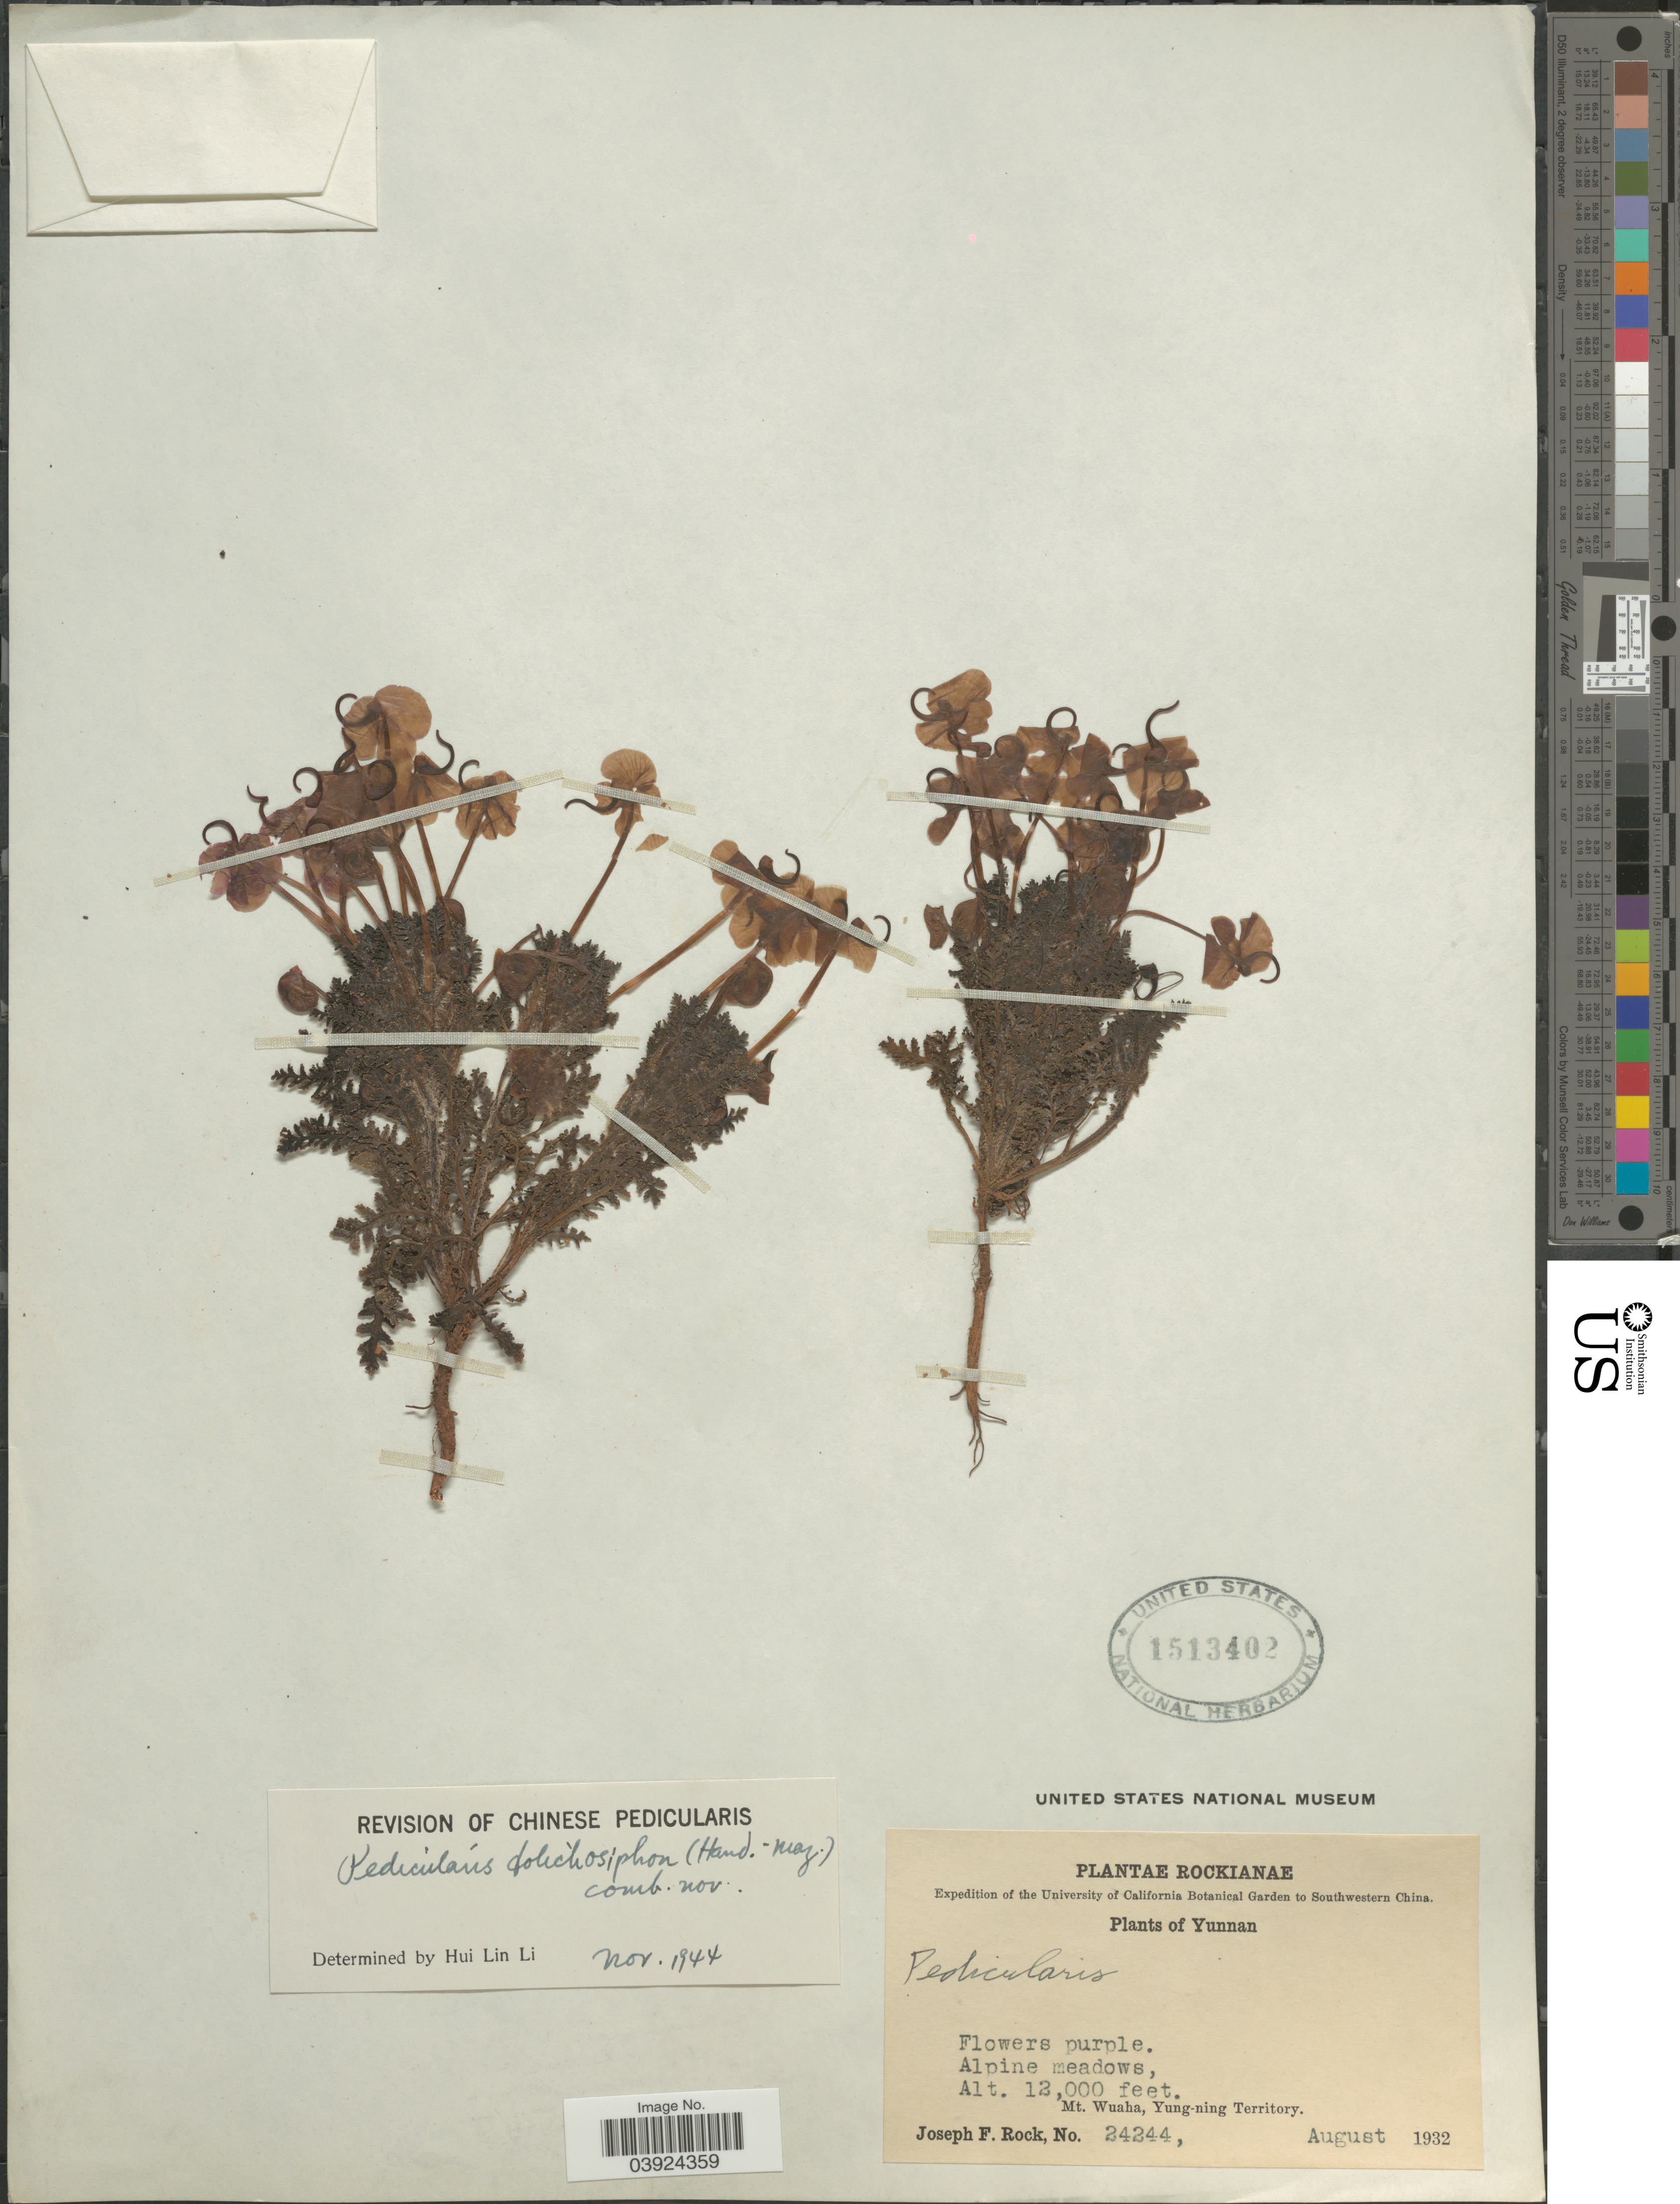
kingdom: Plantae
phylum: Tracheophyta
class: Magnoliopsida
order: Lamiales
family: Orobanchaceae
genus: Pedicularis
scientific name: Pedicularis dolichosiphon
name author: (Hand.-Mazz.) H.L. Li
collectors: J. F. Rock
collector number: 24244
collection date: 1932-08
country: China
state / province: Yunnan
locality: Southwestern China. Mt. Wuaha, Yung-ning Territory.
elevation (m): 3658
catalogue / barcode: US 1513402